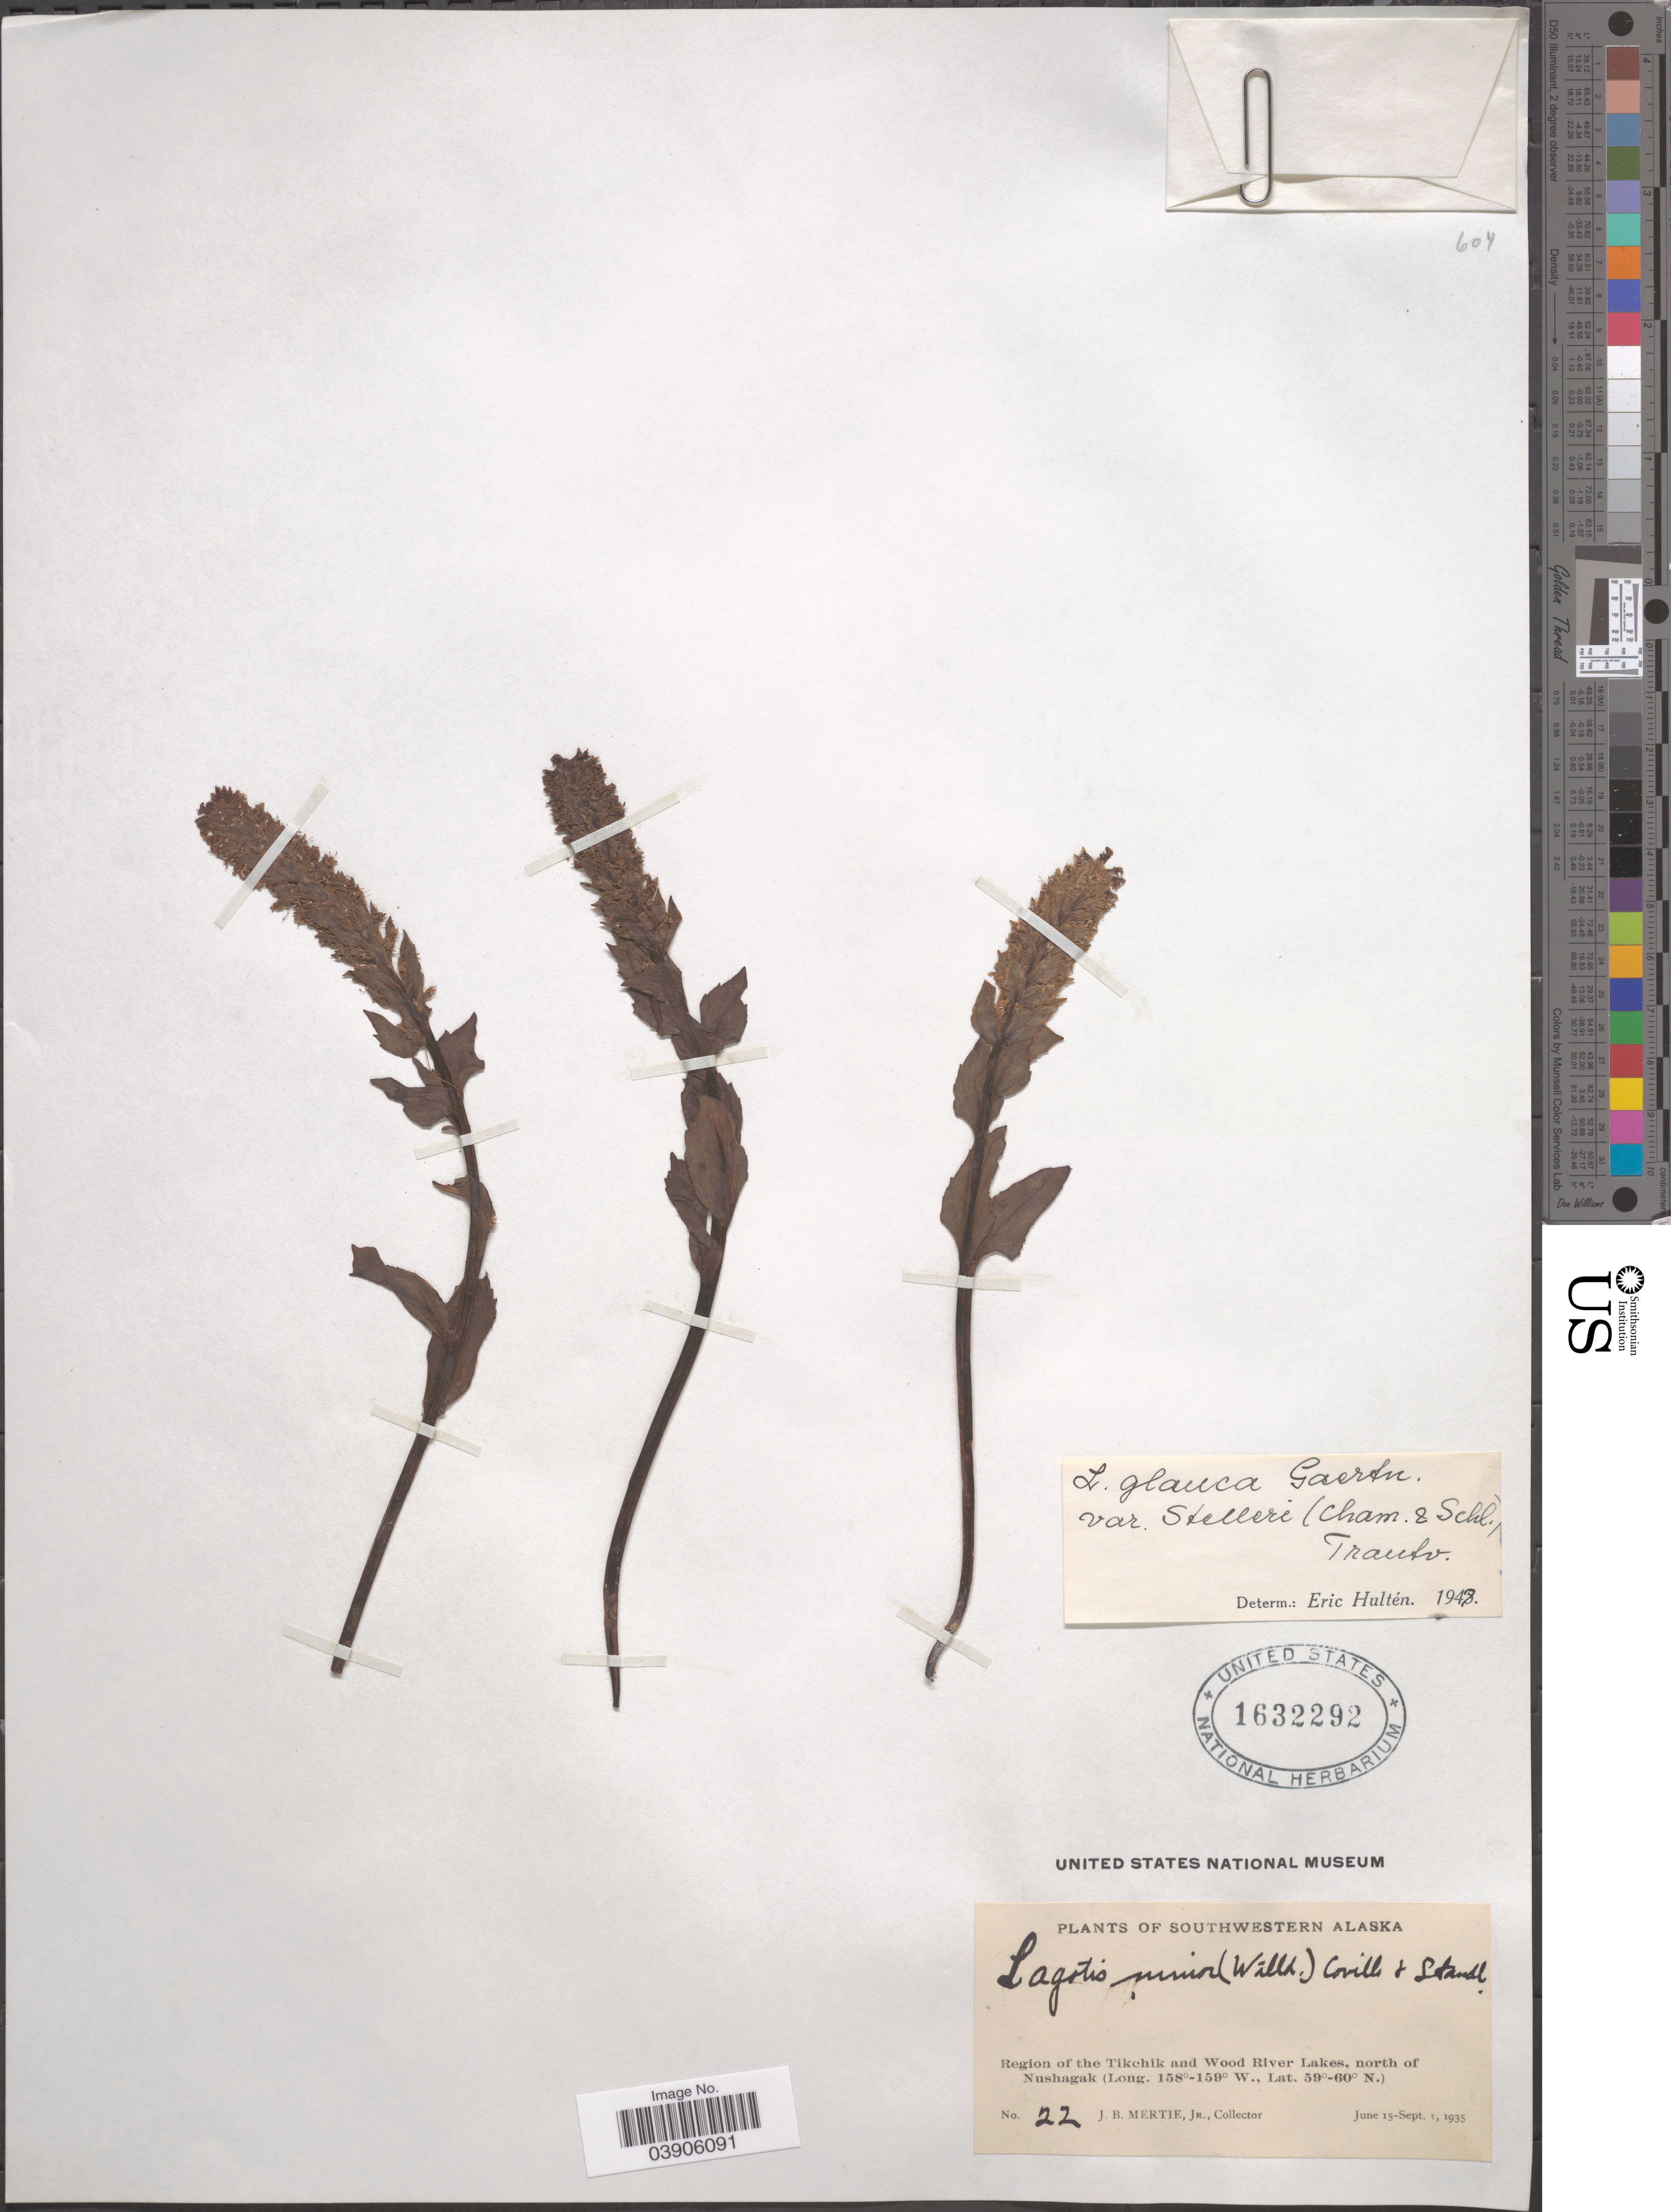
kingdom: Plantae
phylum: Tracheophyta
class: Magnoliopsida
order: Lamiales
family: Plantaginaceae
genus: Lagotis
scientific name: Lagotis glauca var. stelleri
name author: Trautv.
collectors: J. Mertie Jr.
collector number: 22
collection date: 1935-06-15/1935-09-01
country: United States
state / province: Alaska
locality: Southwestern Alaska. Region of the Tikchik and Wood River Lakes, north of Nushagak.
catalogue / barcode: US 1632292